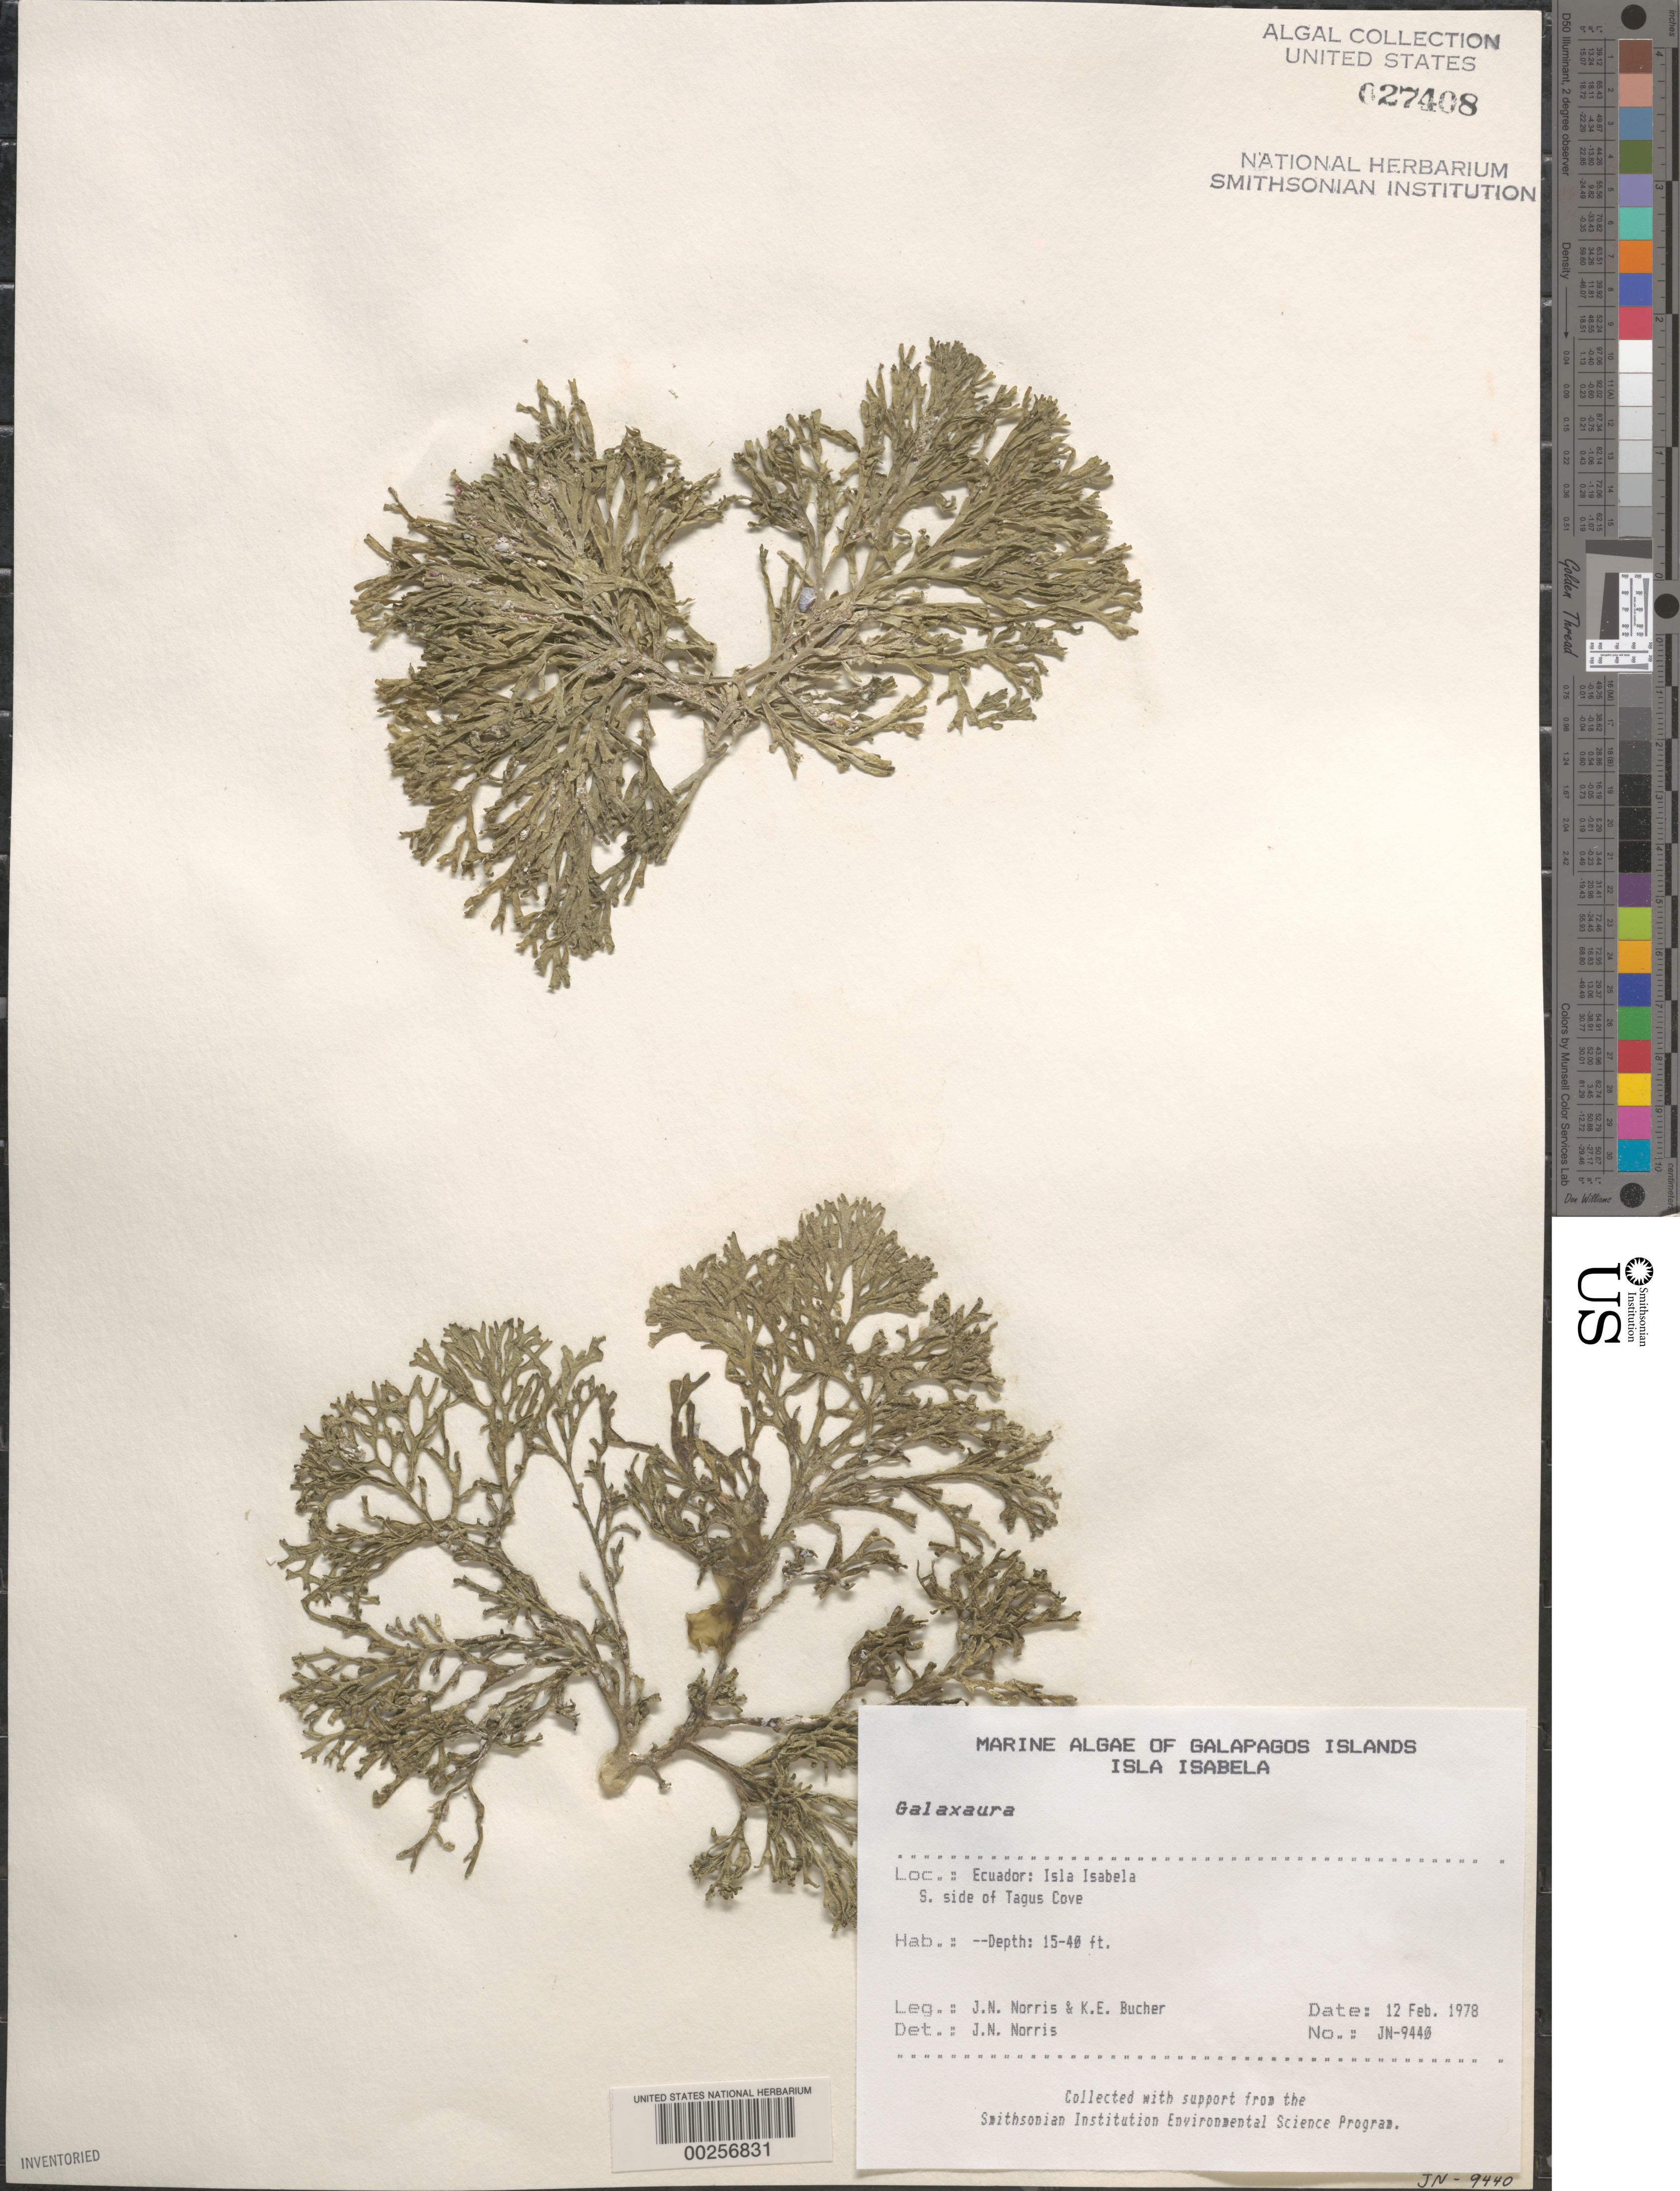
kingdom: Plantae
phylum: Rhodophyta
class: Florideophyceae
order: Nemaliales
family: Galaxauraceae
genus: Galaxaura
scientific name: Galaxaura sp.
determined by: Norris, James N.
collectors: J. N. Norris & K. E. Bucher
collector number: JN-9440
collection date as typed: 12 Feb 1978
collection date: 1978-02-12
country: Ecuador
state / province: Colón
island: Isabela [Albemarle]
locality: Tagus Cove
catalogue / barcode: US 27408